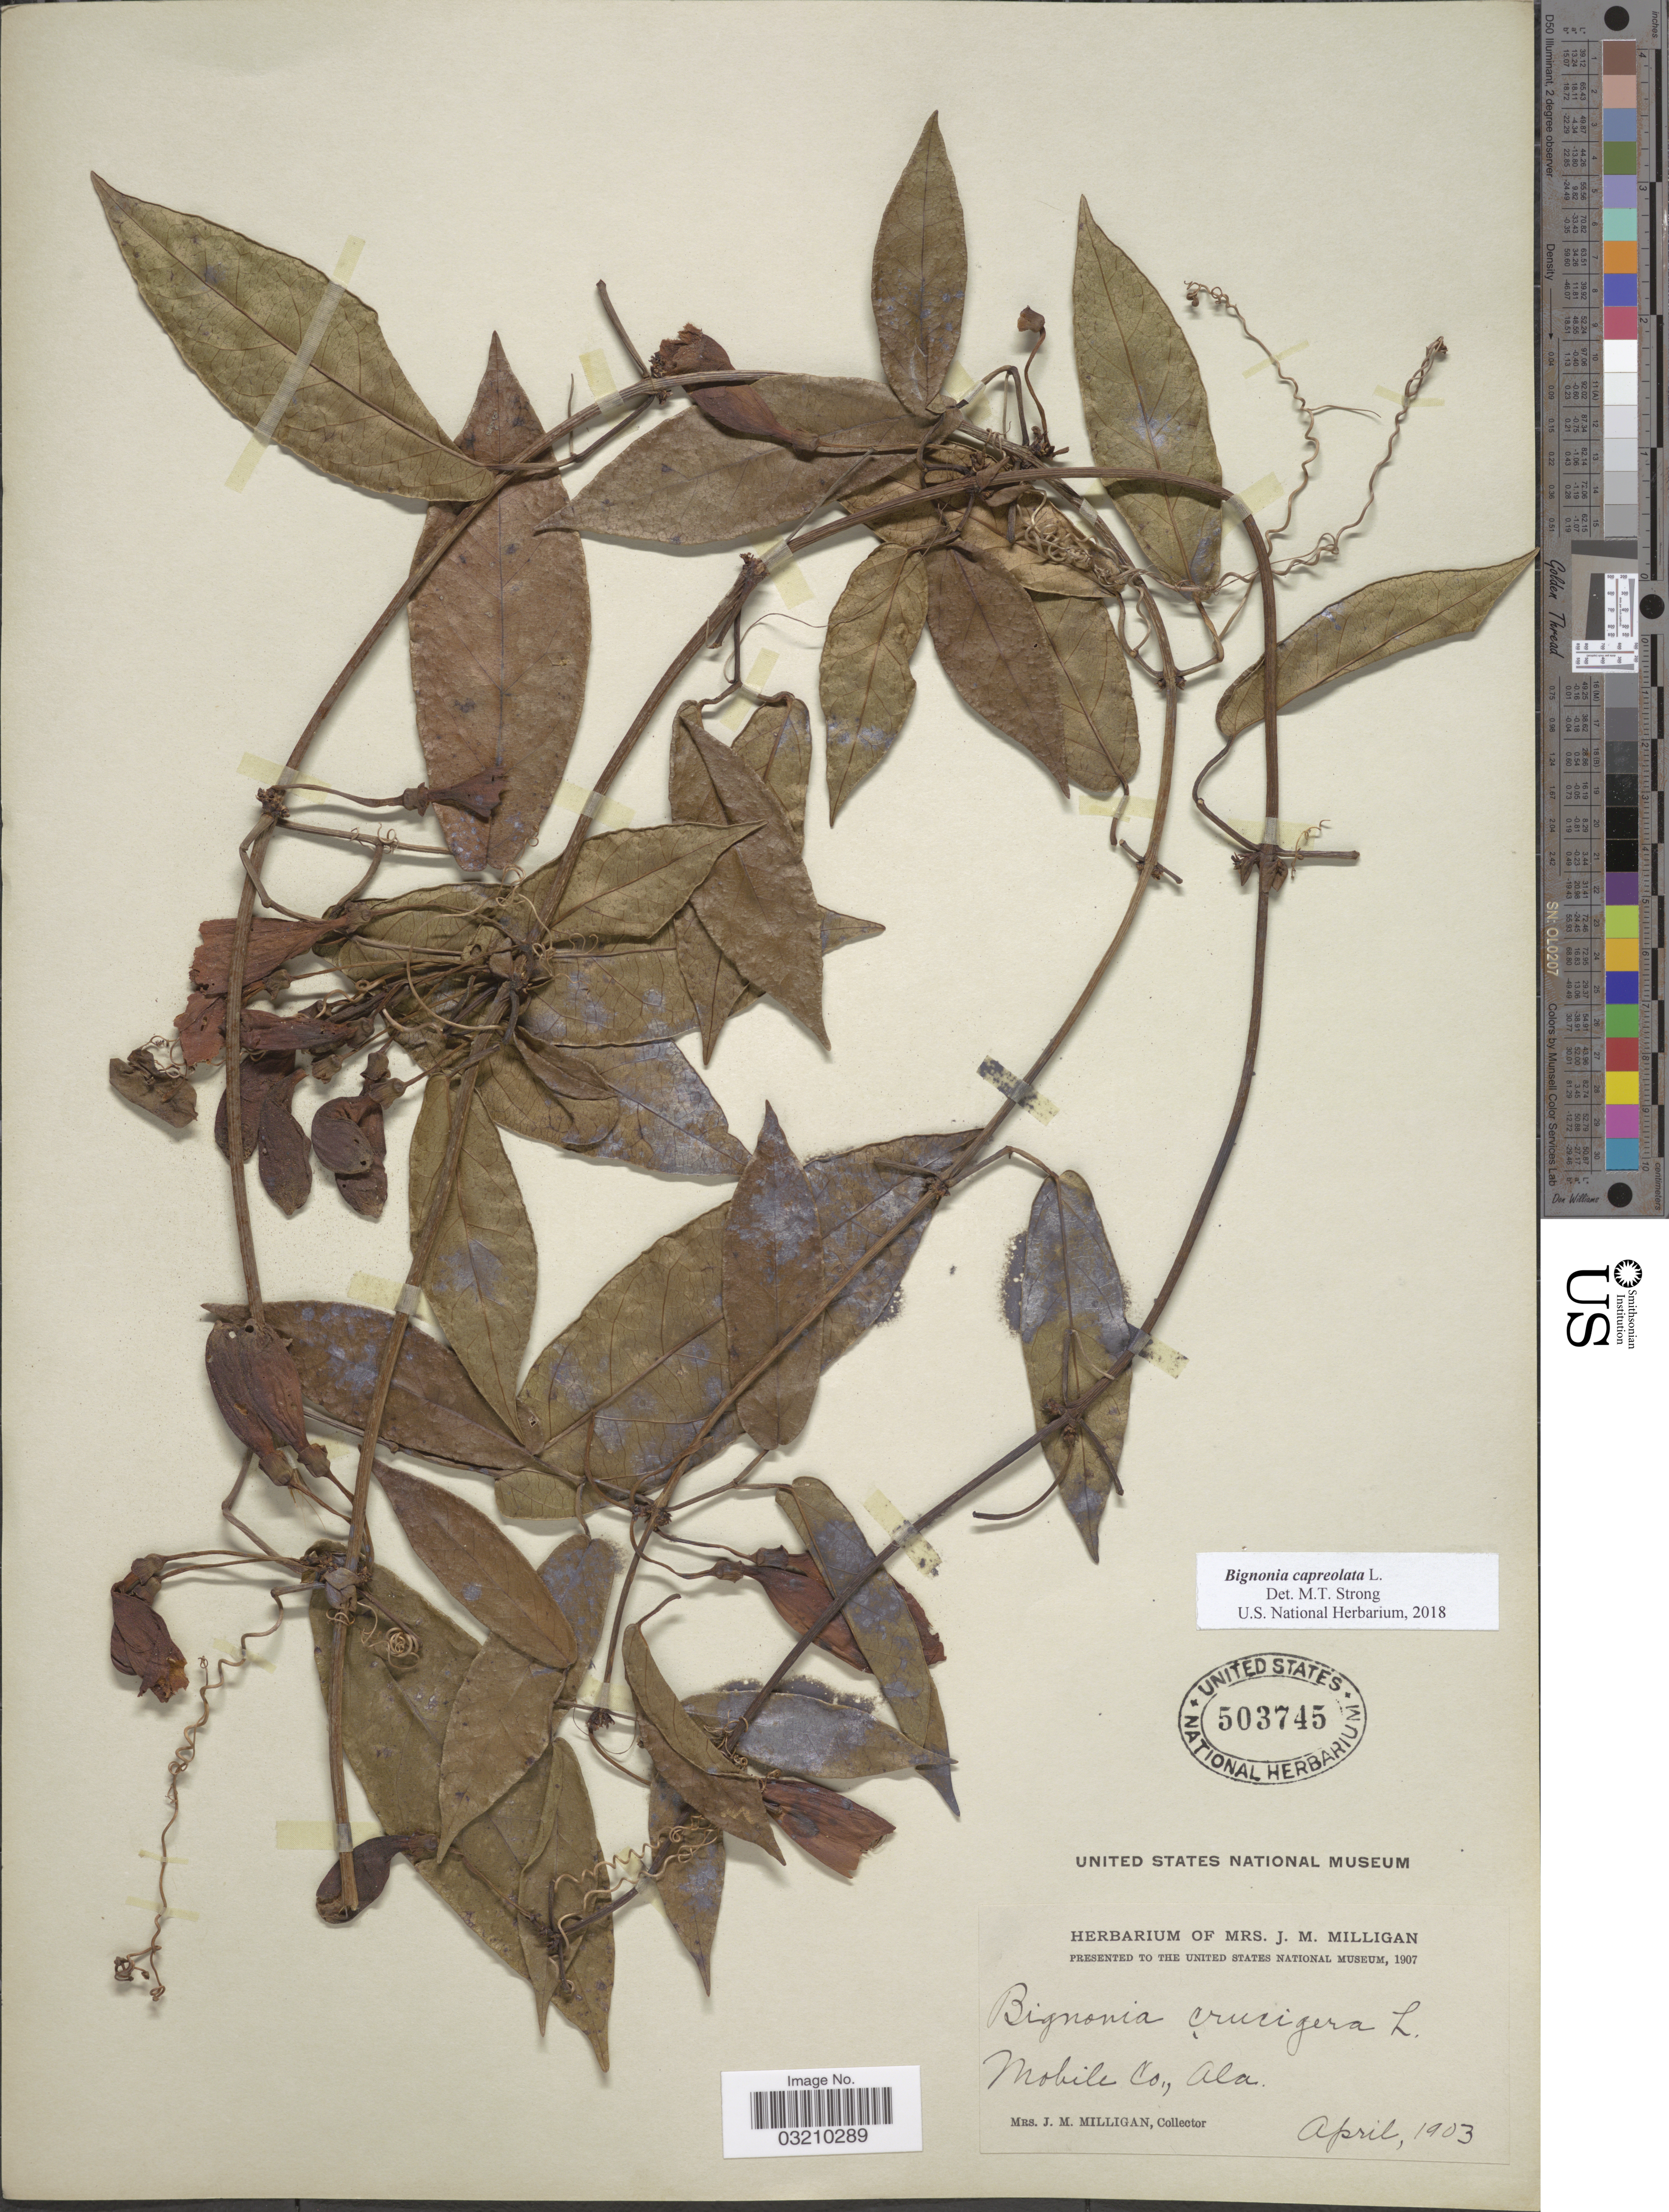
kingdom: Plantae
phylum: Tracheophyta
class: Magnoliopsida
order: Lamiales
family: Bignoniaceae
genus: Bignonia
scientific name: Bignonia capreolata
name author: L.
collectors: J. Milligan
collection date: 1903-04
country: United States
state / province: Alabama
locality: Mobile Co.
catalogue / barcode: US 503745